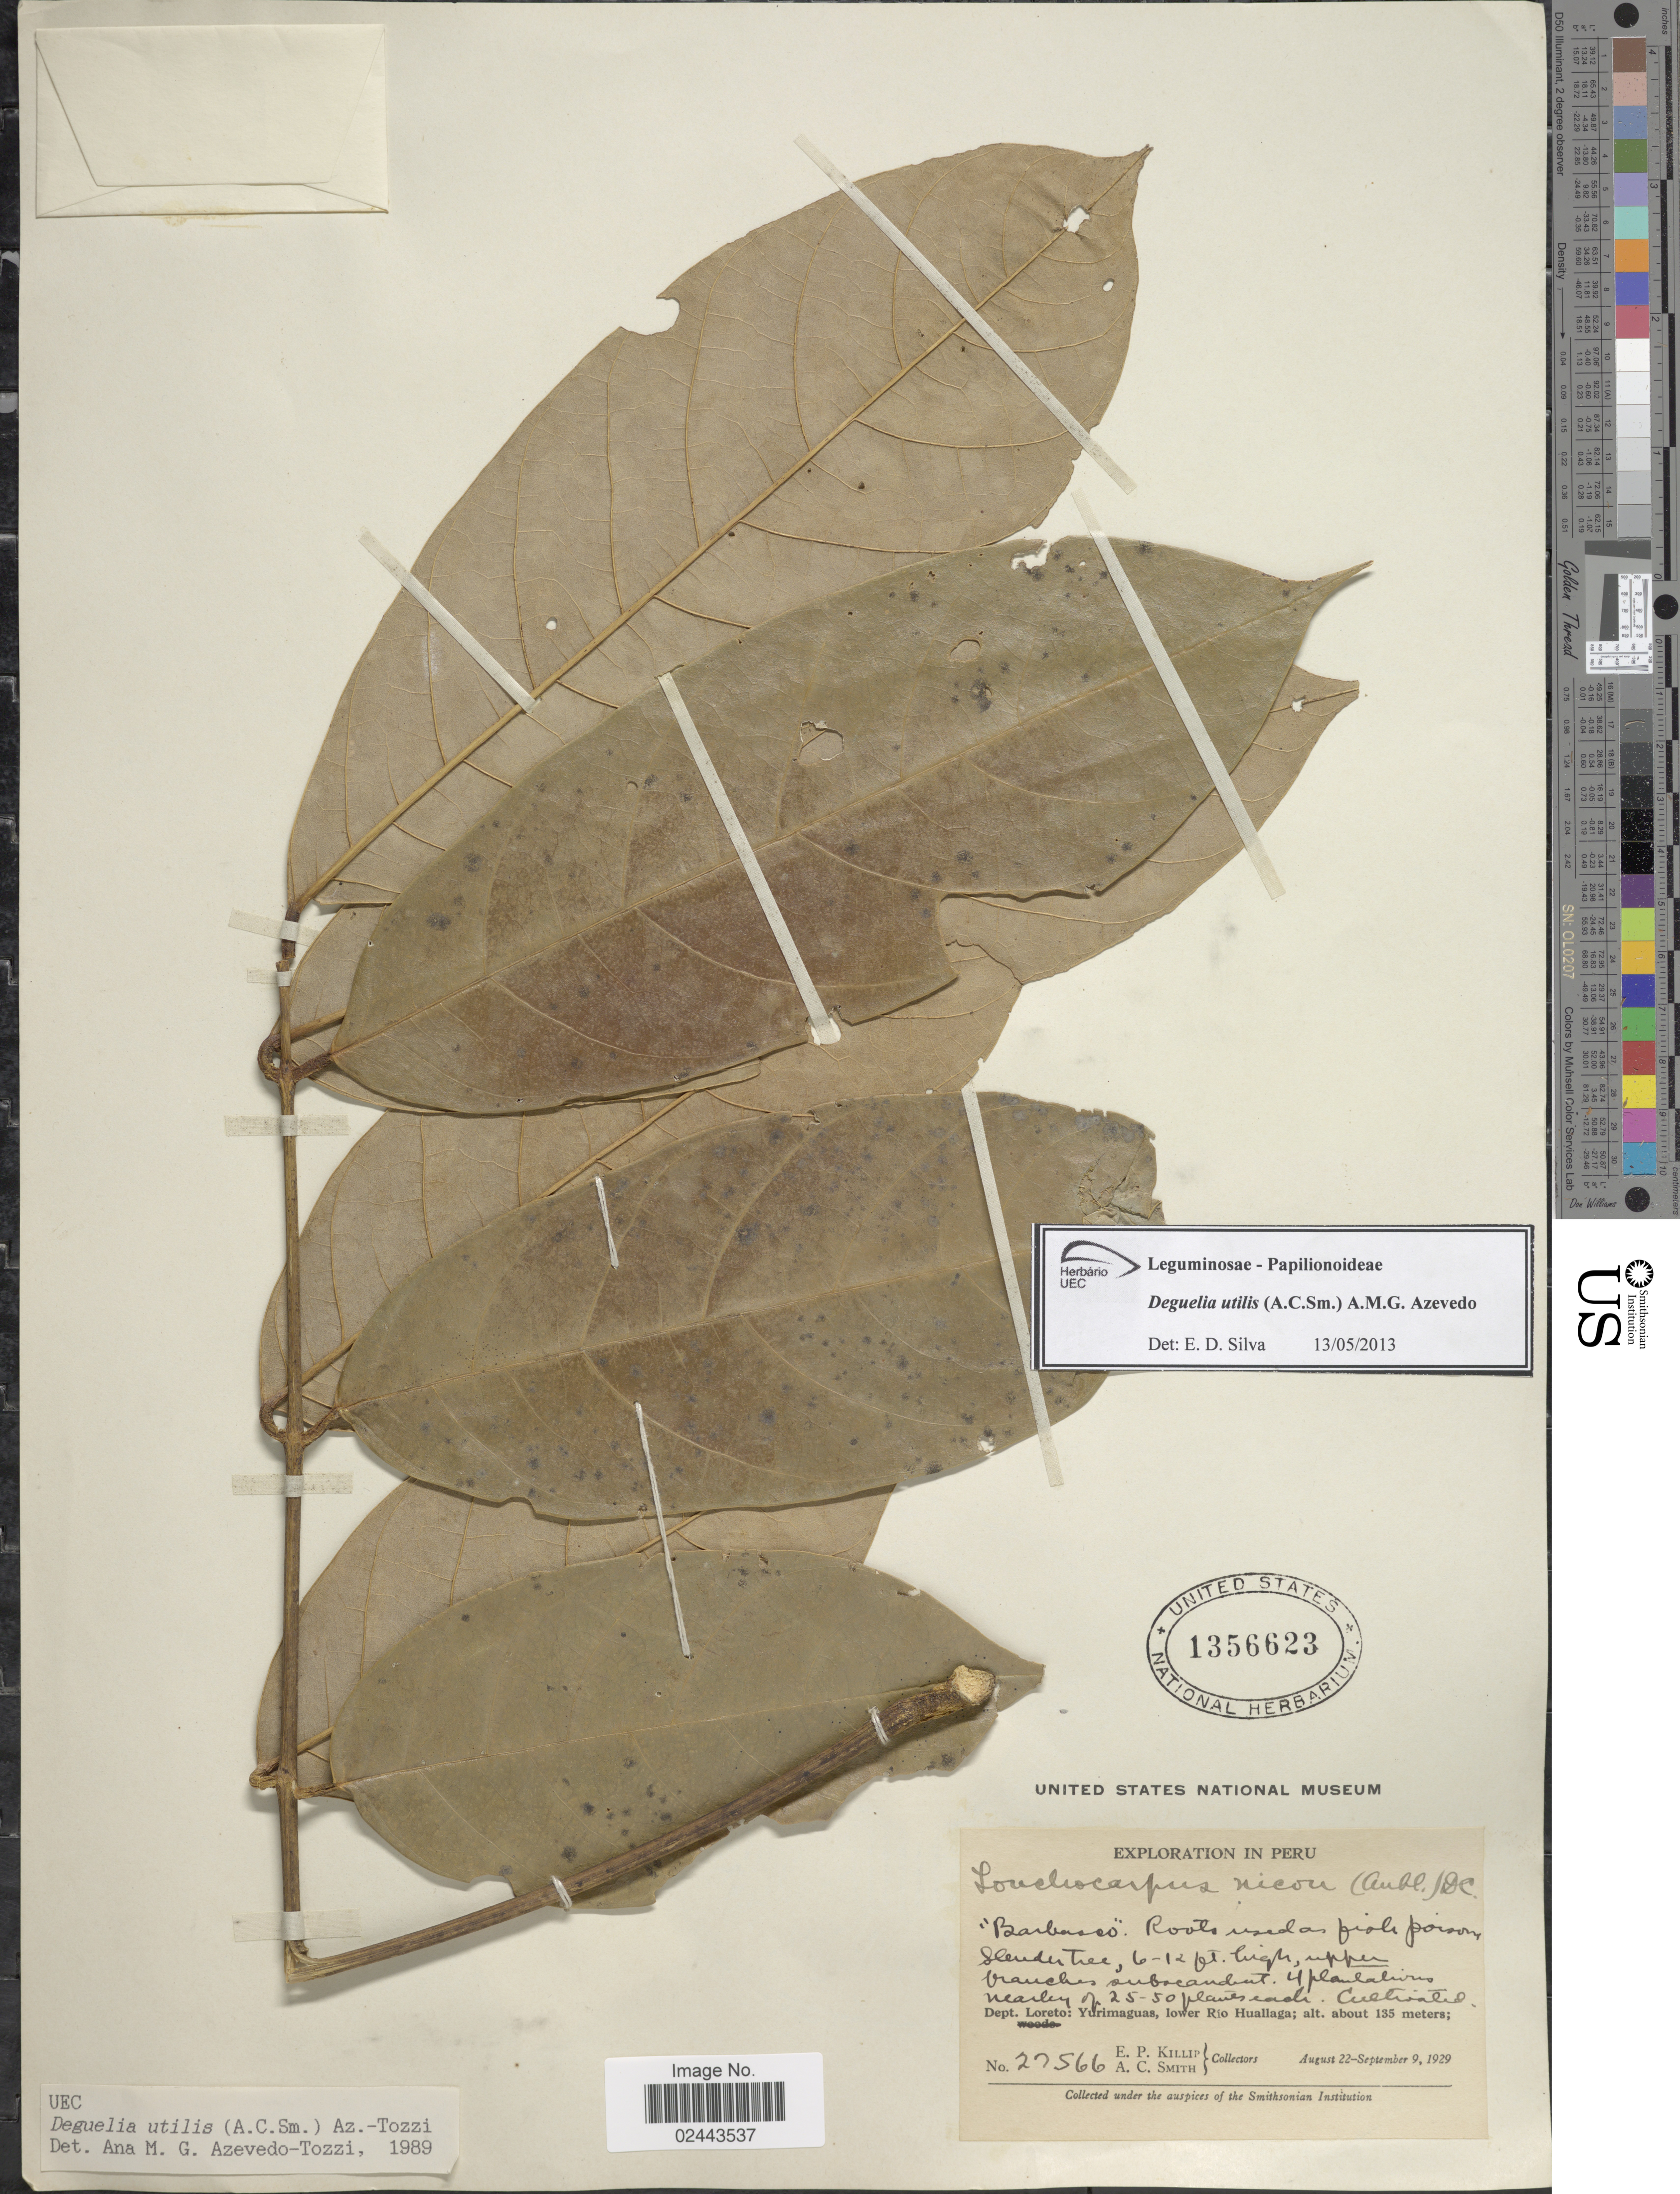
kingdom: Plantae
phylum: Tracheophyta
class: Magnoliopsida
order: Fabales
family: Fabaceae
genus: Deguelia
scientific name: Deguelia utilis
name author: (A.C. Sm.) A.M.G. Azevedo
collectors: E. P. Killip & A. C. Smith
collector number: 27566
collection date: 1929-08-22/1929-09-09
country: Peru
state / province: Loreto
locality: Yurimaguas, lower Rio Huallaga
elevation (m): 135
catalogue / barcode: US 1356623